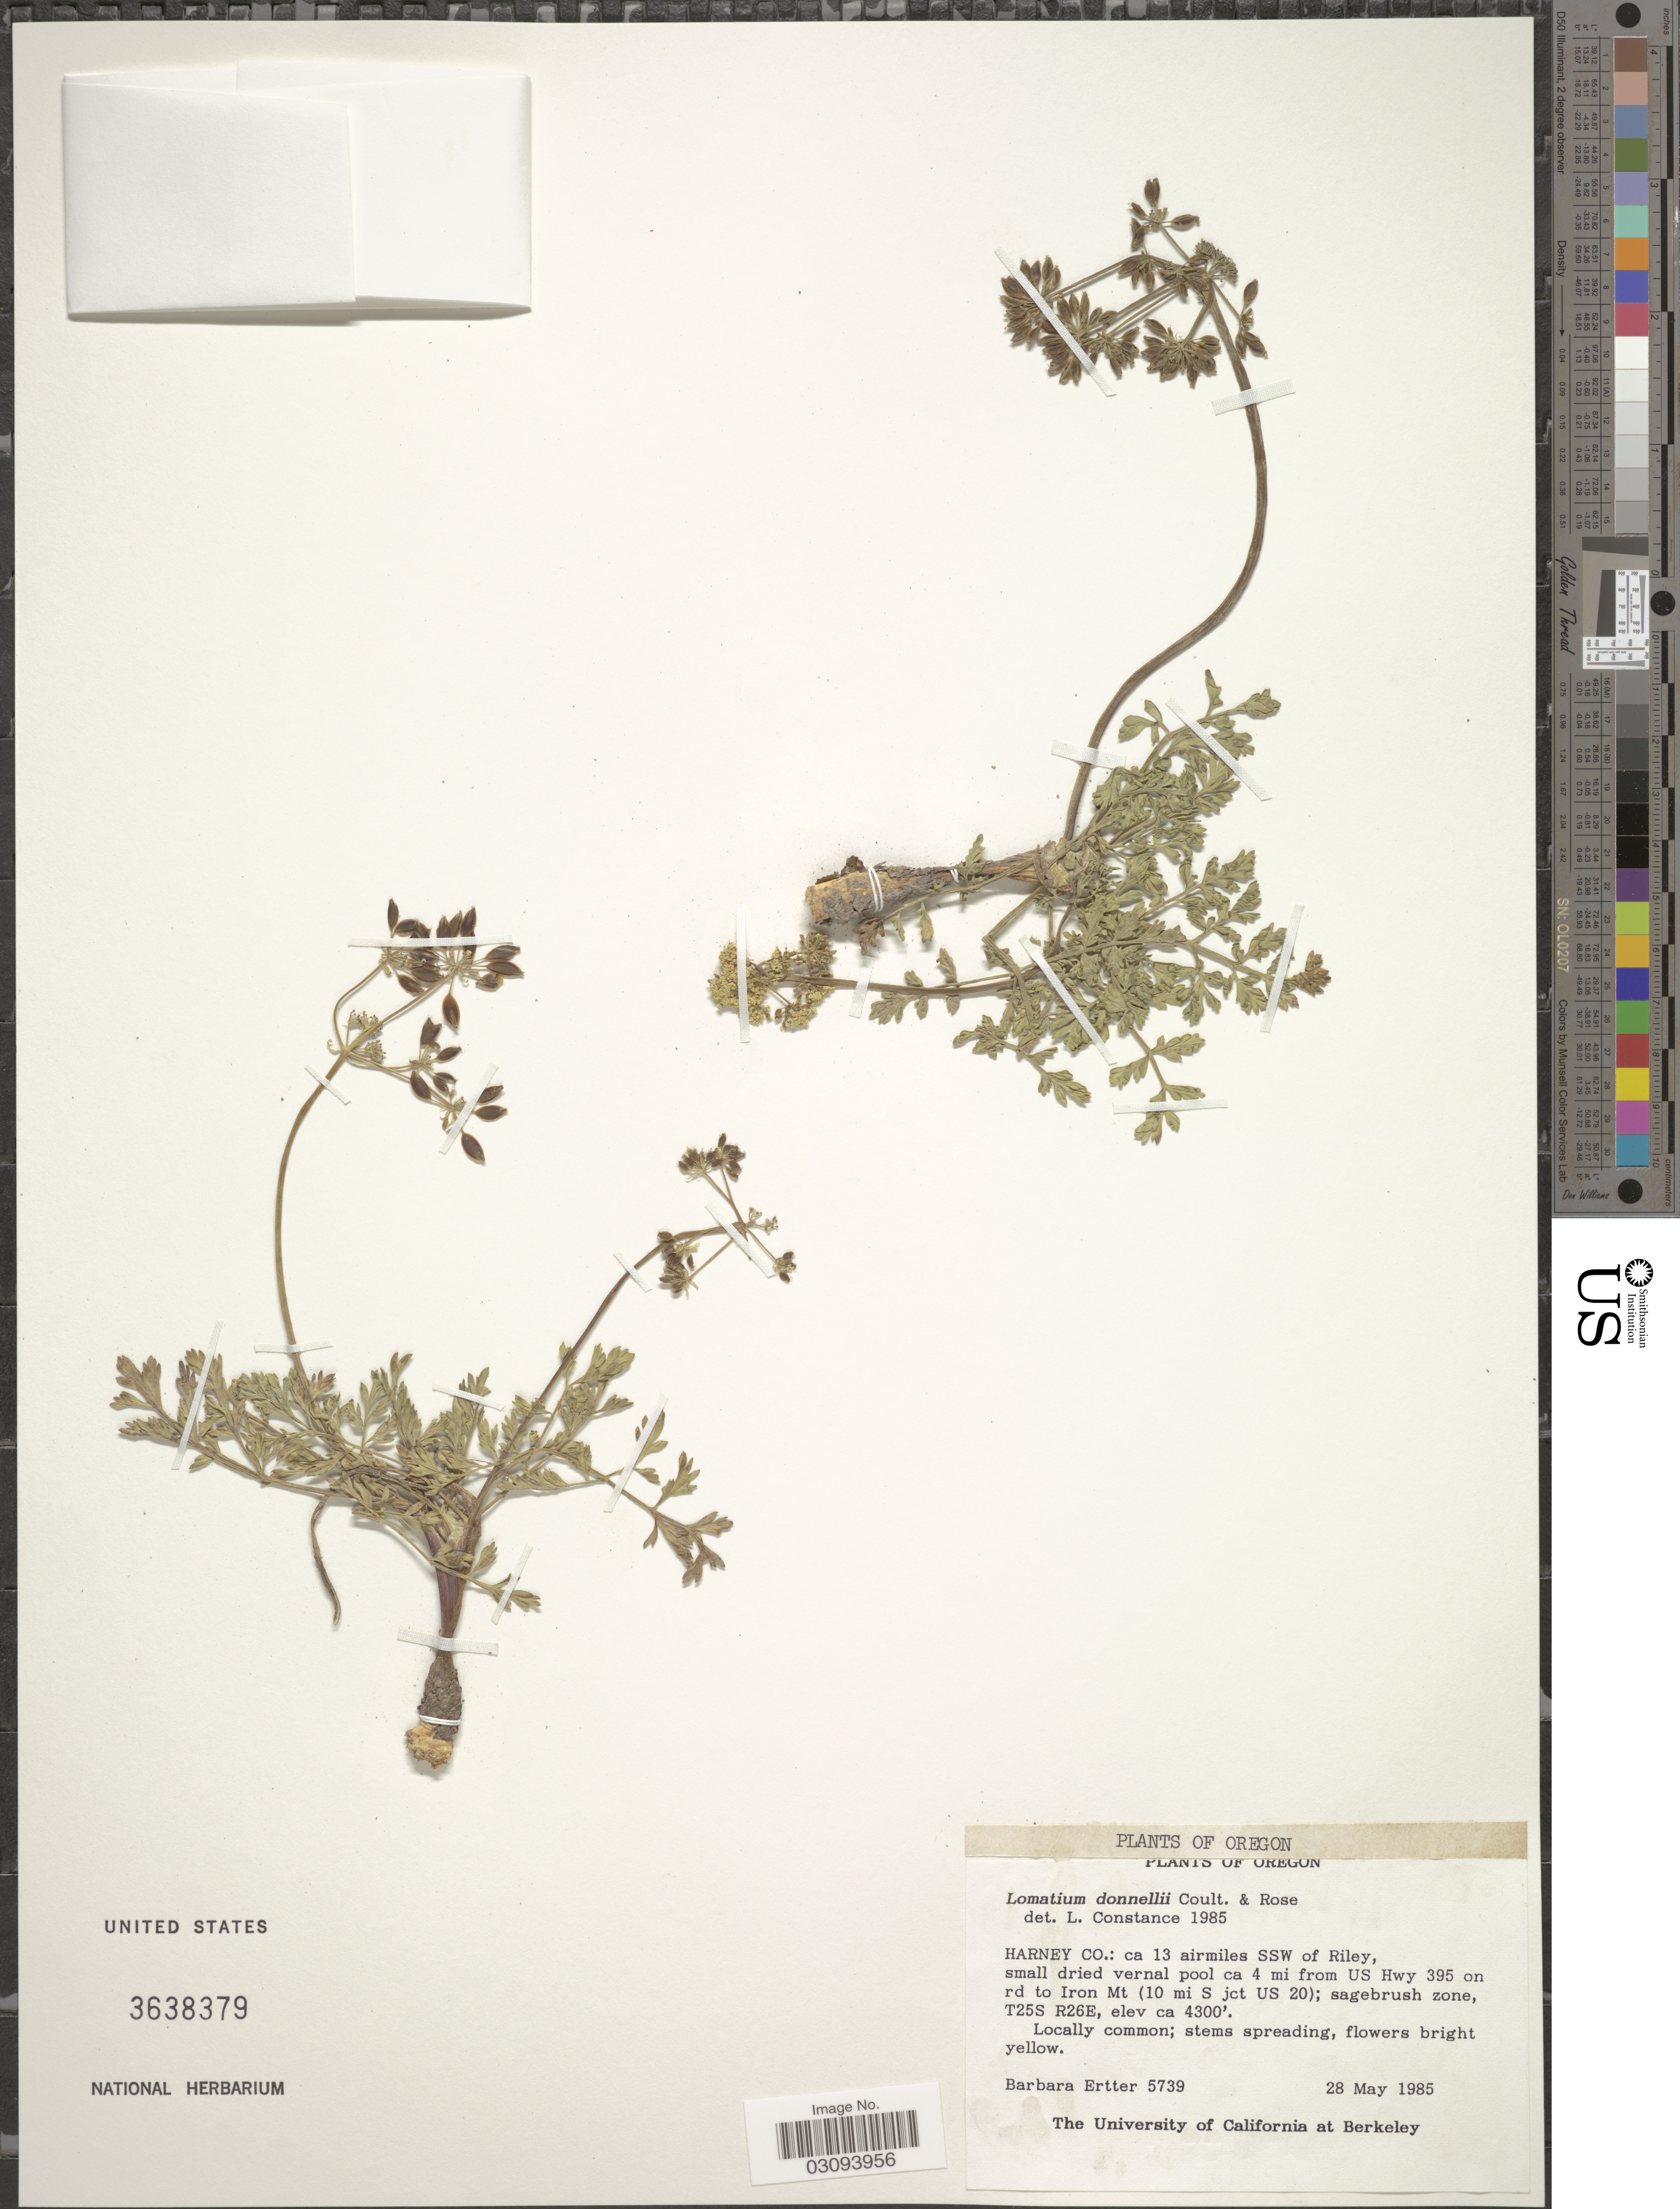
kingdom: Plantae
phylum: Tracheophyta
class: Magnoliopsida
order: Apiales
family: Apiaceae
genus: Lomatium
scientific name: Lomatium donnellii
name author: (J.M. Coult. & Rose) J.M. Coult. & Rose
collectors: B. Ertter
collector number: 5739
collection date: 1985-05-28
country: United States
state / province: Oregon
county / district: Harney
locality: Harney Co.: ca 13 airmiles SSW of Riley, small dried vernal pool ca 4 mi from US Hwy 395 on rd to Iron Mt (10 mi S jct US 20); sagebrush zone, T25S R 26E.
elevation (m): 1311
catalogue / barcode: US 3638379